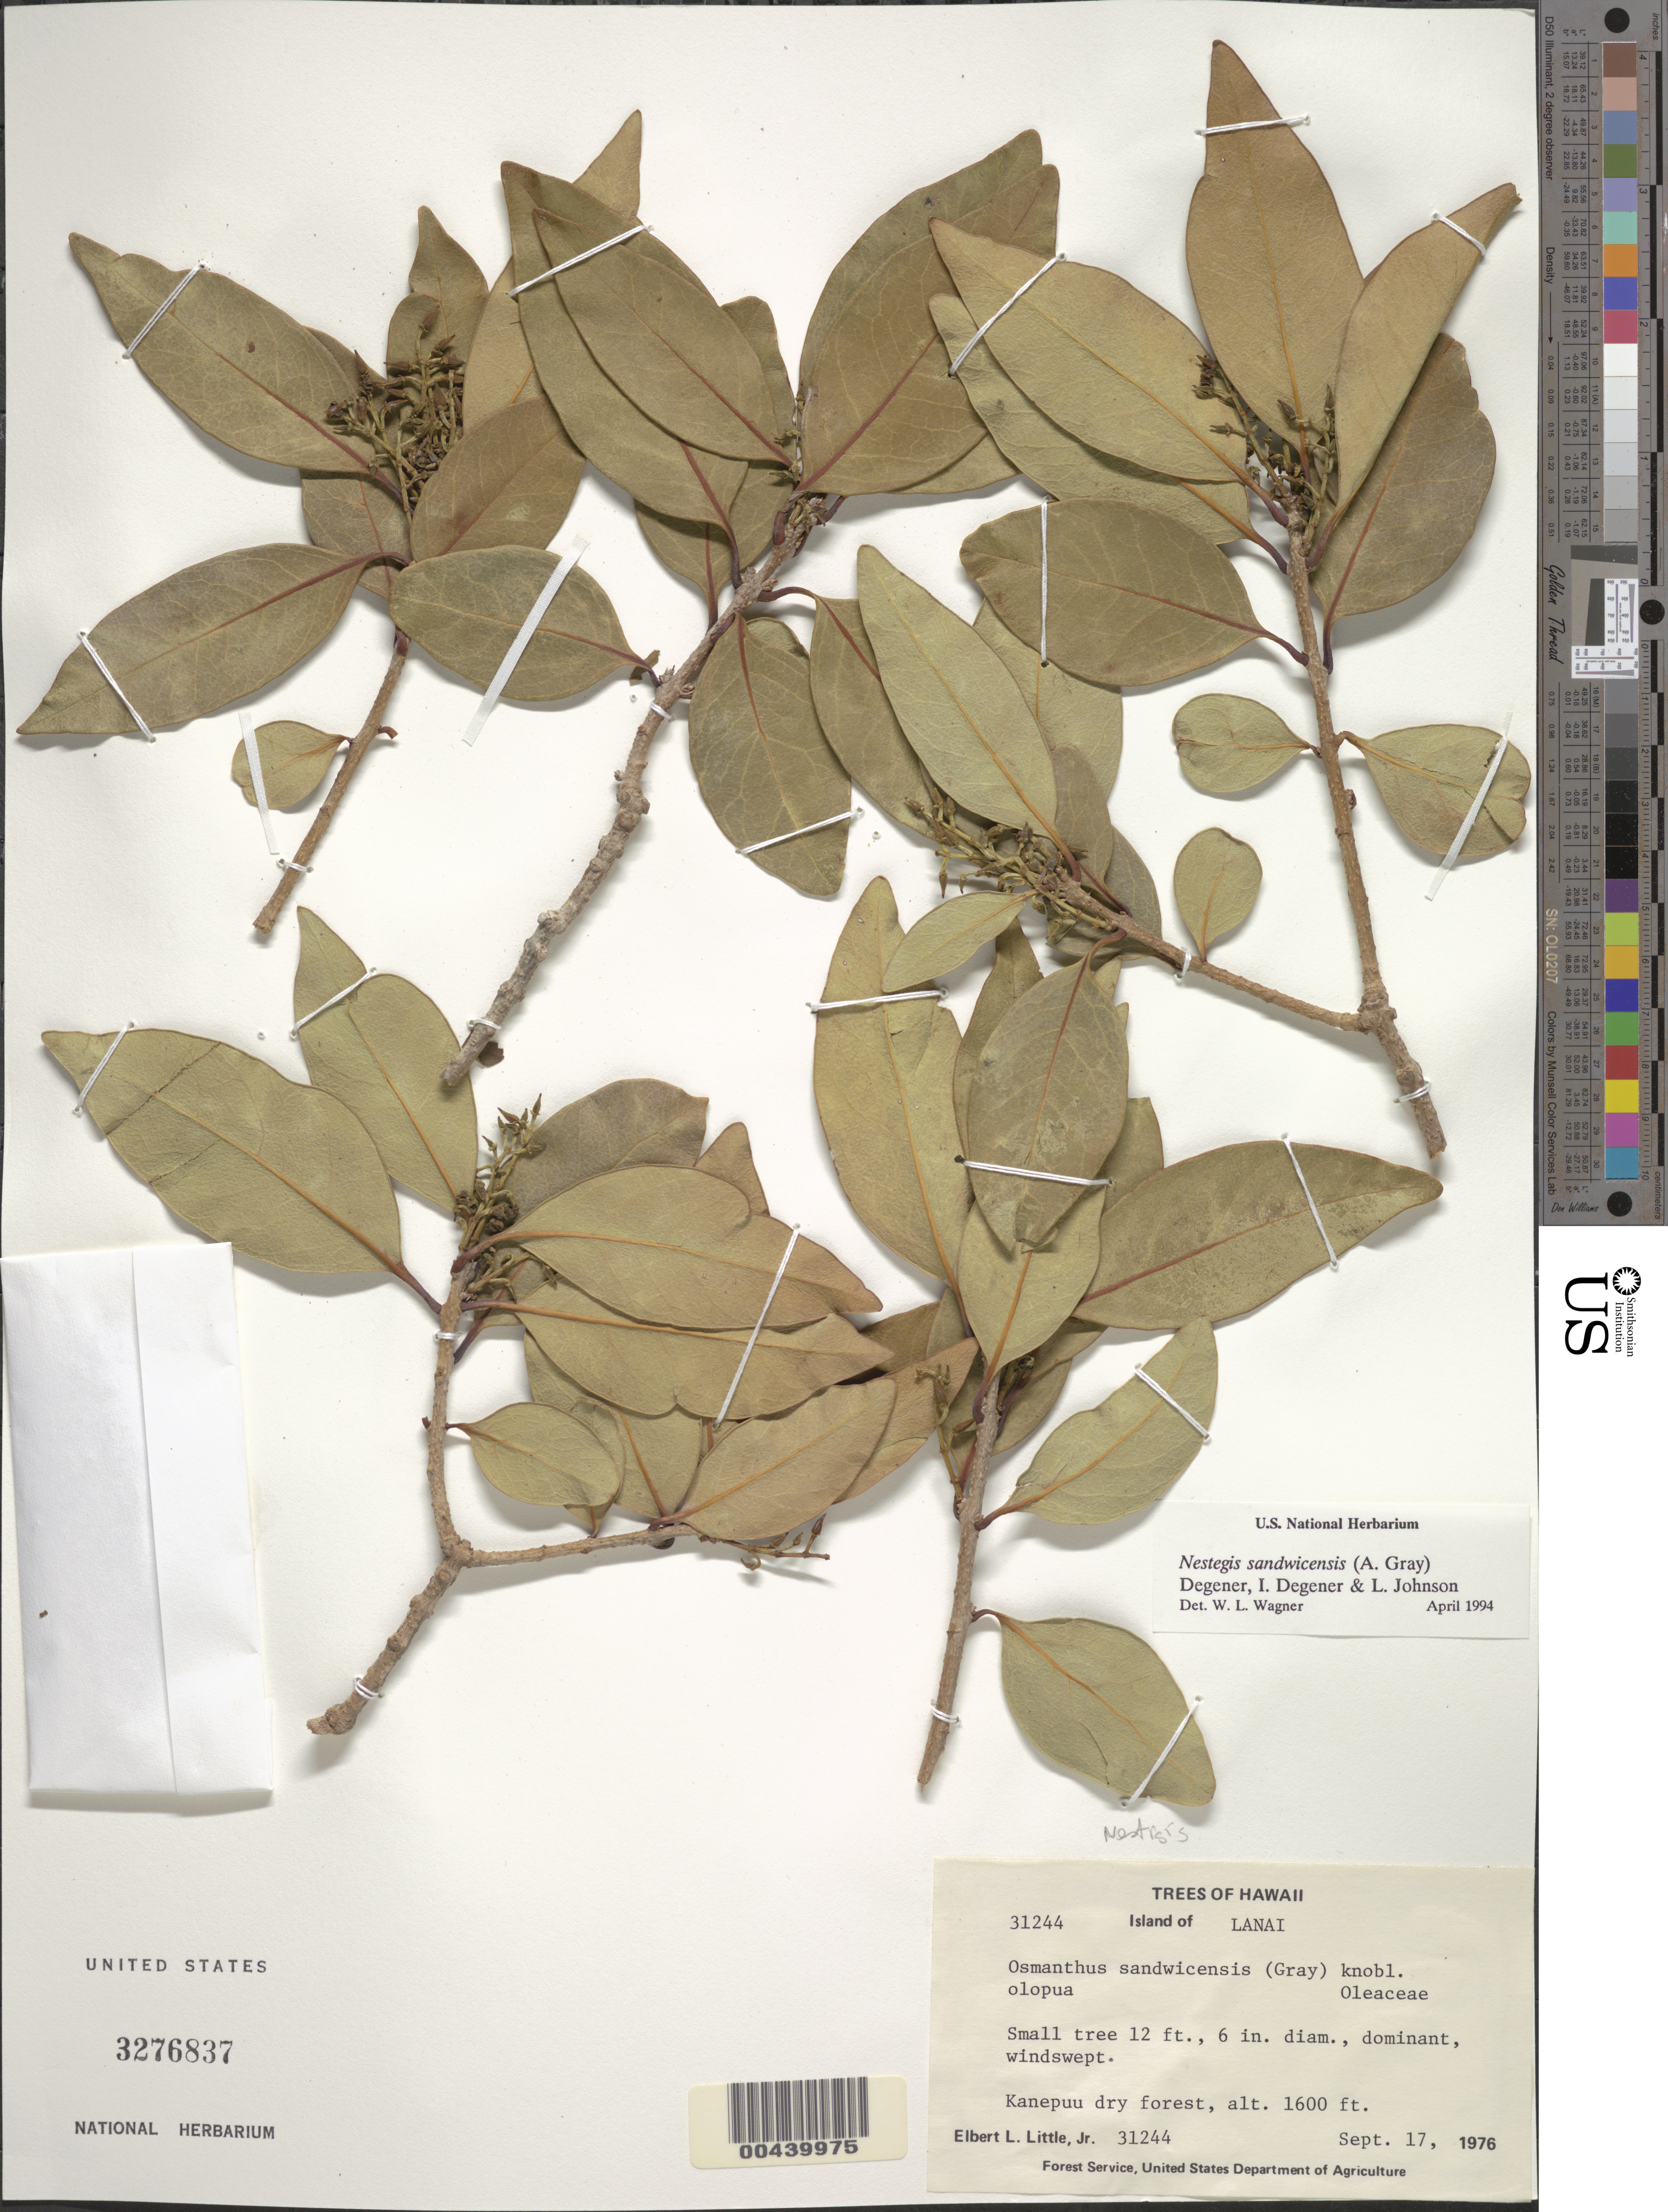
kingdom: Plantae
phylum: Tracheophyta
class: Magnoliopsida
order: Lamiales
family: Oleaceae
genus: Notelaea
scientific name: Notelaea sandwicensis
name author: (A. Gray) Hong-Wa & Besnard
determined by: Wagner, W. L., (BOT), Smithsonian Institution - National Museum of Natural History (UNITED STATES)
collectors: E. L. Little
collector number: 31244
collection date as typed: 17 Sep 1976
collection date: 1976-09-17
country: United States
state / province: Hawaii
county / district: Maui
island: Lana'i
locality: Kanepuu dry forest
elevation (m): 488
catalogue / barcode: US 3276837